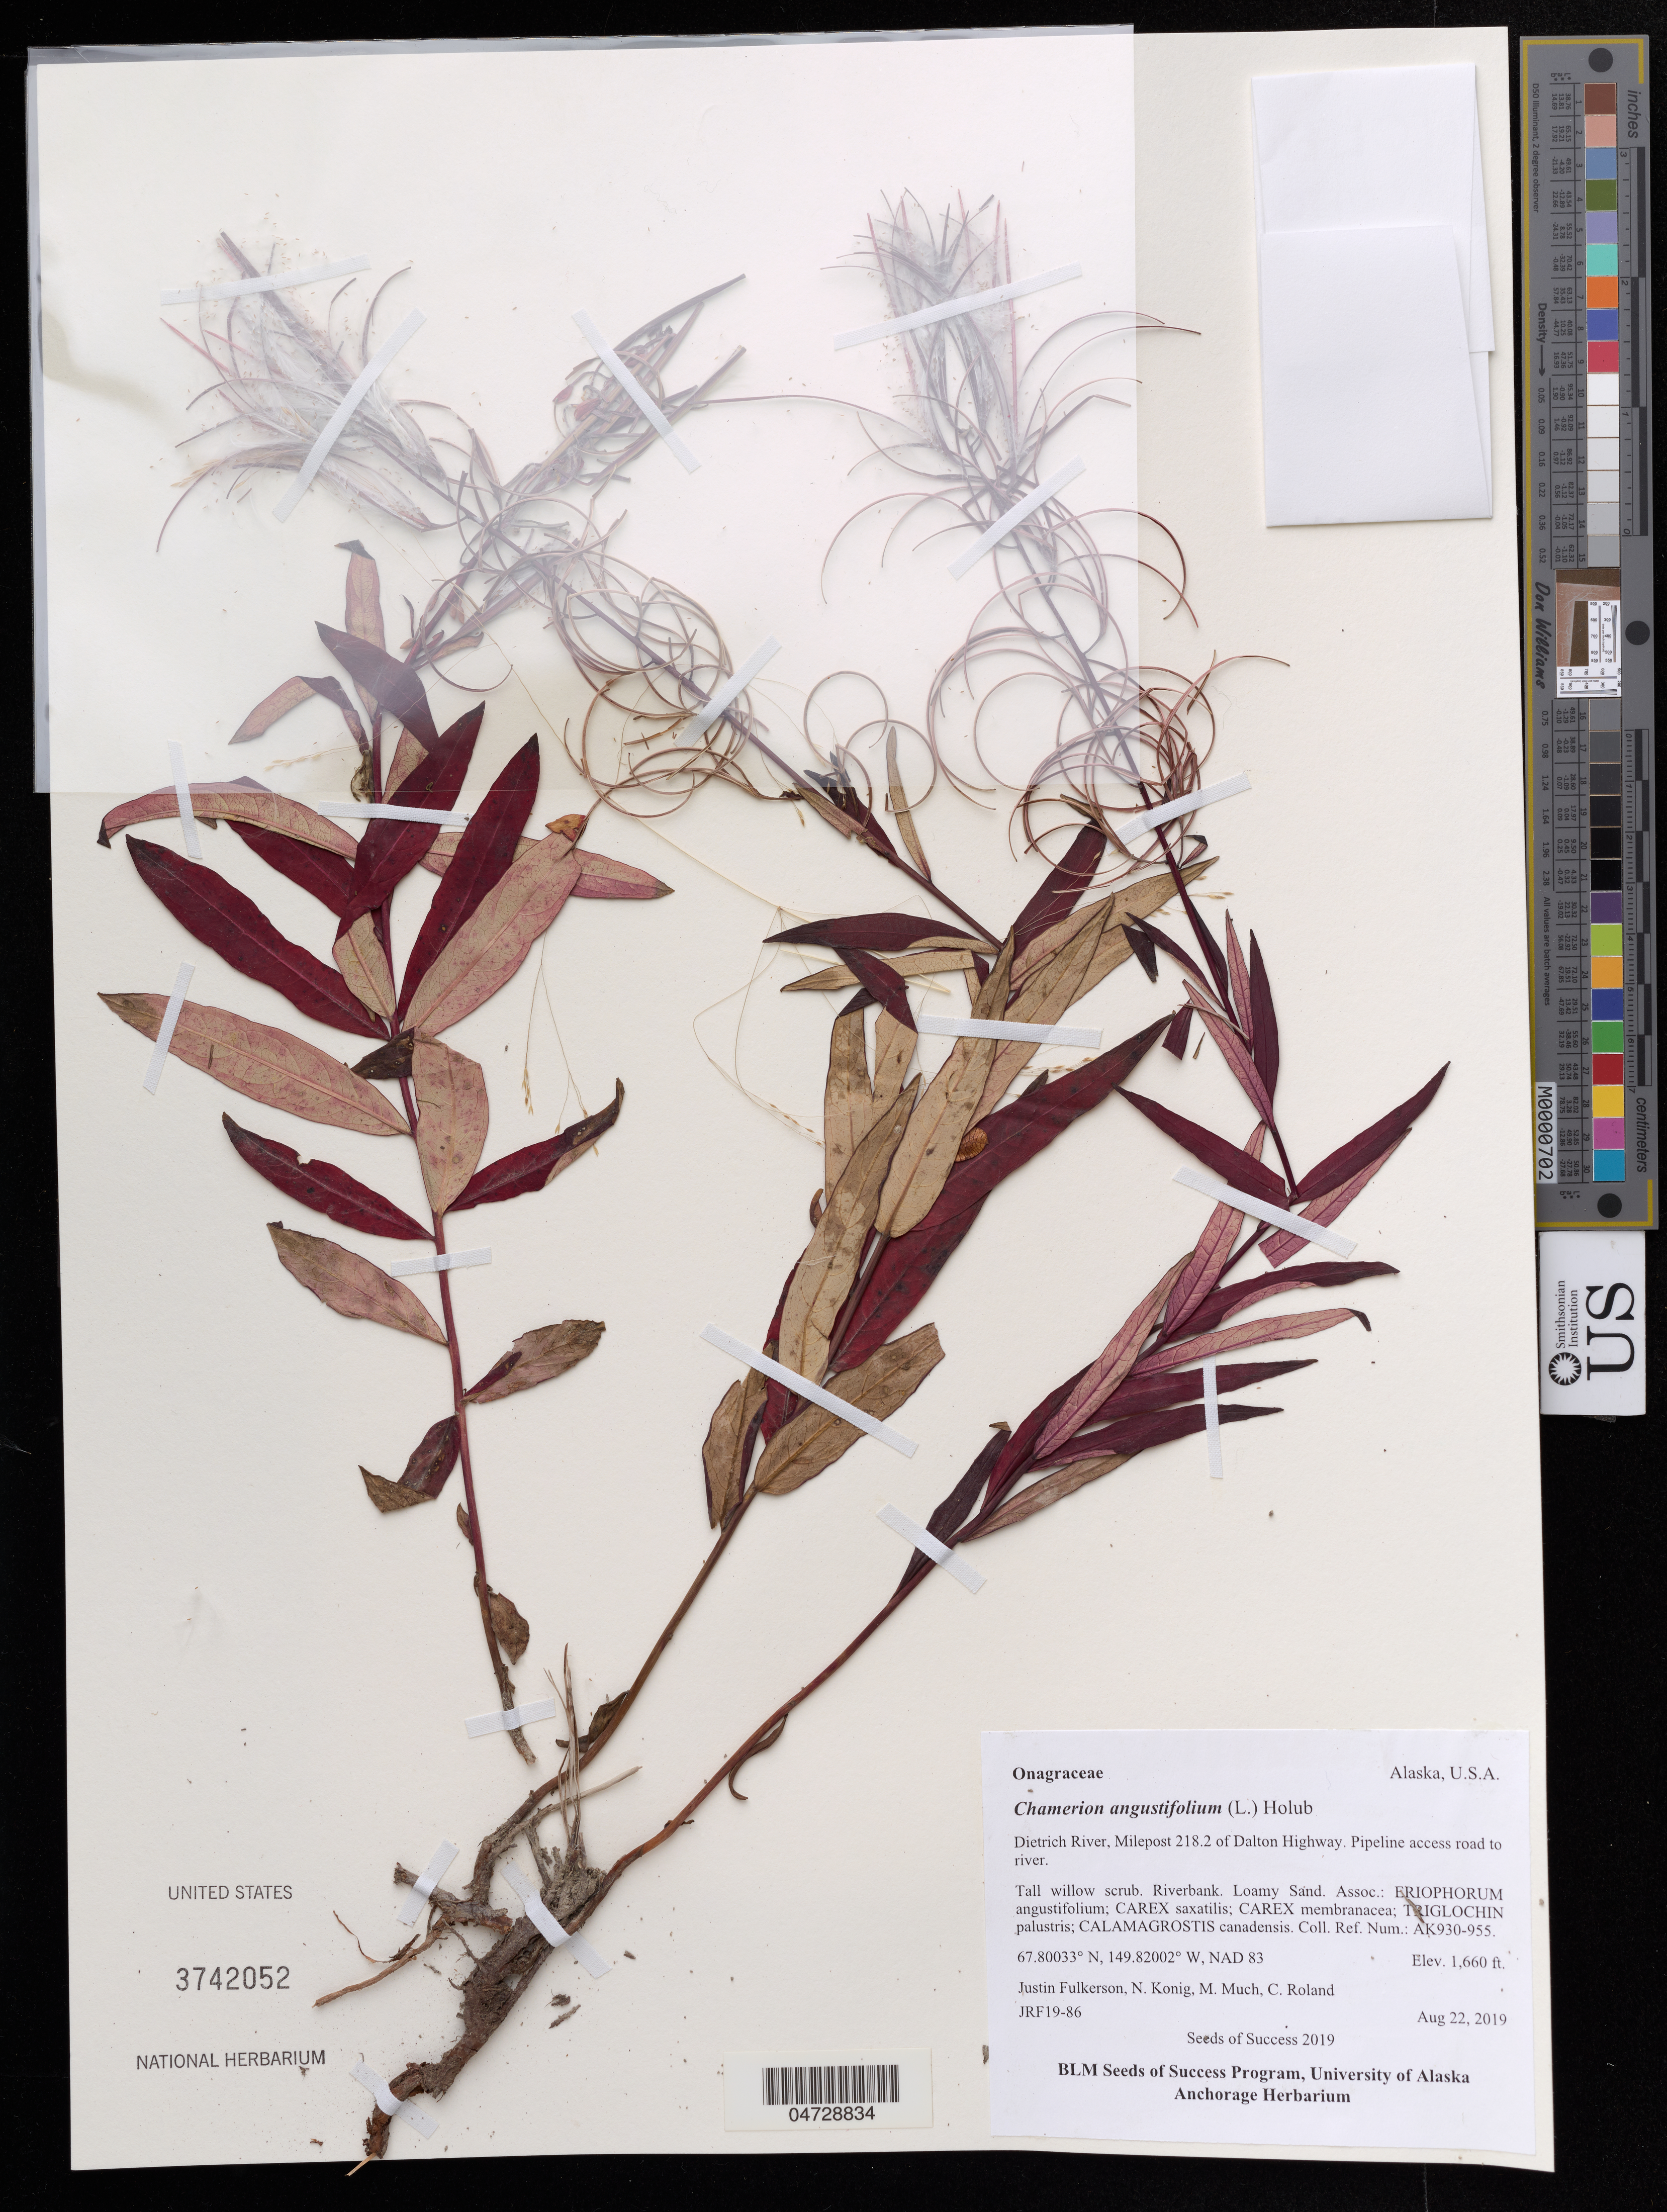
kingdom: Plantae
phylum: Tracheophyta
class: Magnoliopsida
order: Myrtales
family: Onagraceae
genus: Chamerion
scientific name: Chamerion angustifolium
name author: (L.) Holub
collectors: J. Fulkerson, N. Konig & C. Roland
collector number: JRF19-86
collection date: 2019-08-22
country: United States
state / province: Alaska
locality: Dietrich River, Milepost 218.2 of Dalton Highway.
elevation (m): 506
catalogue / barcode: US 3742052